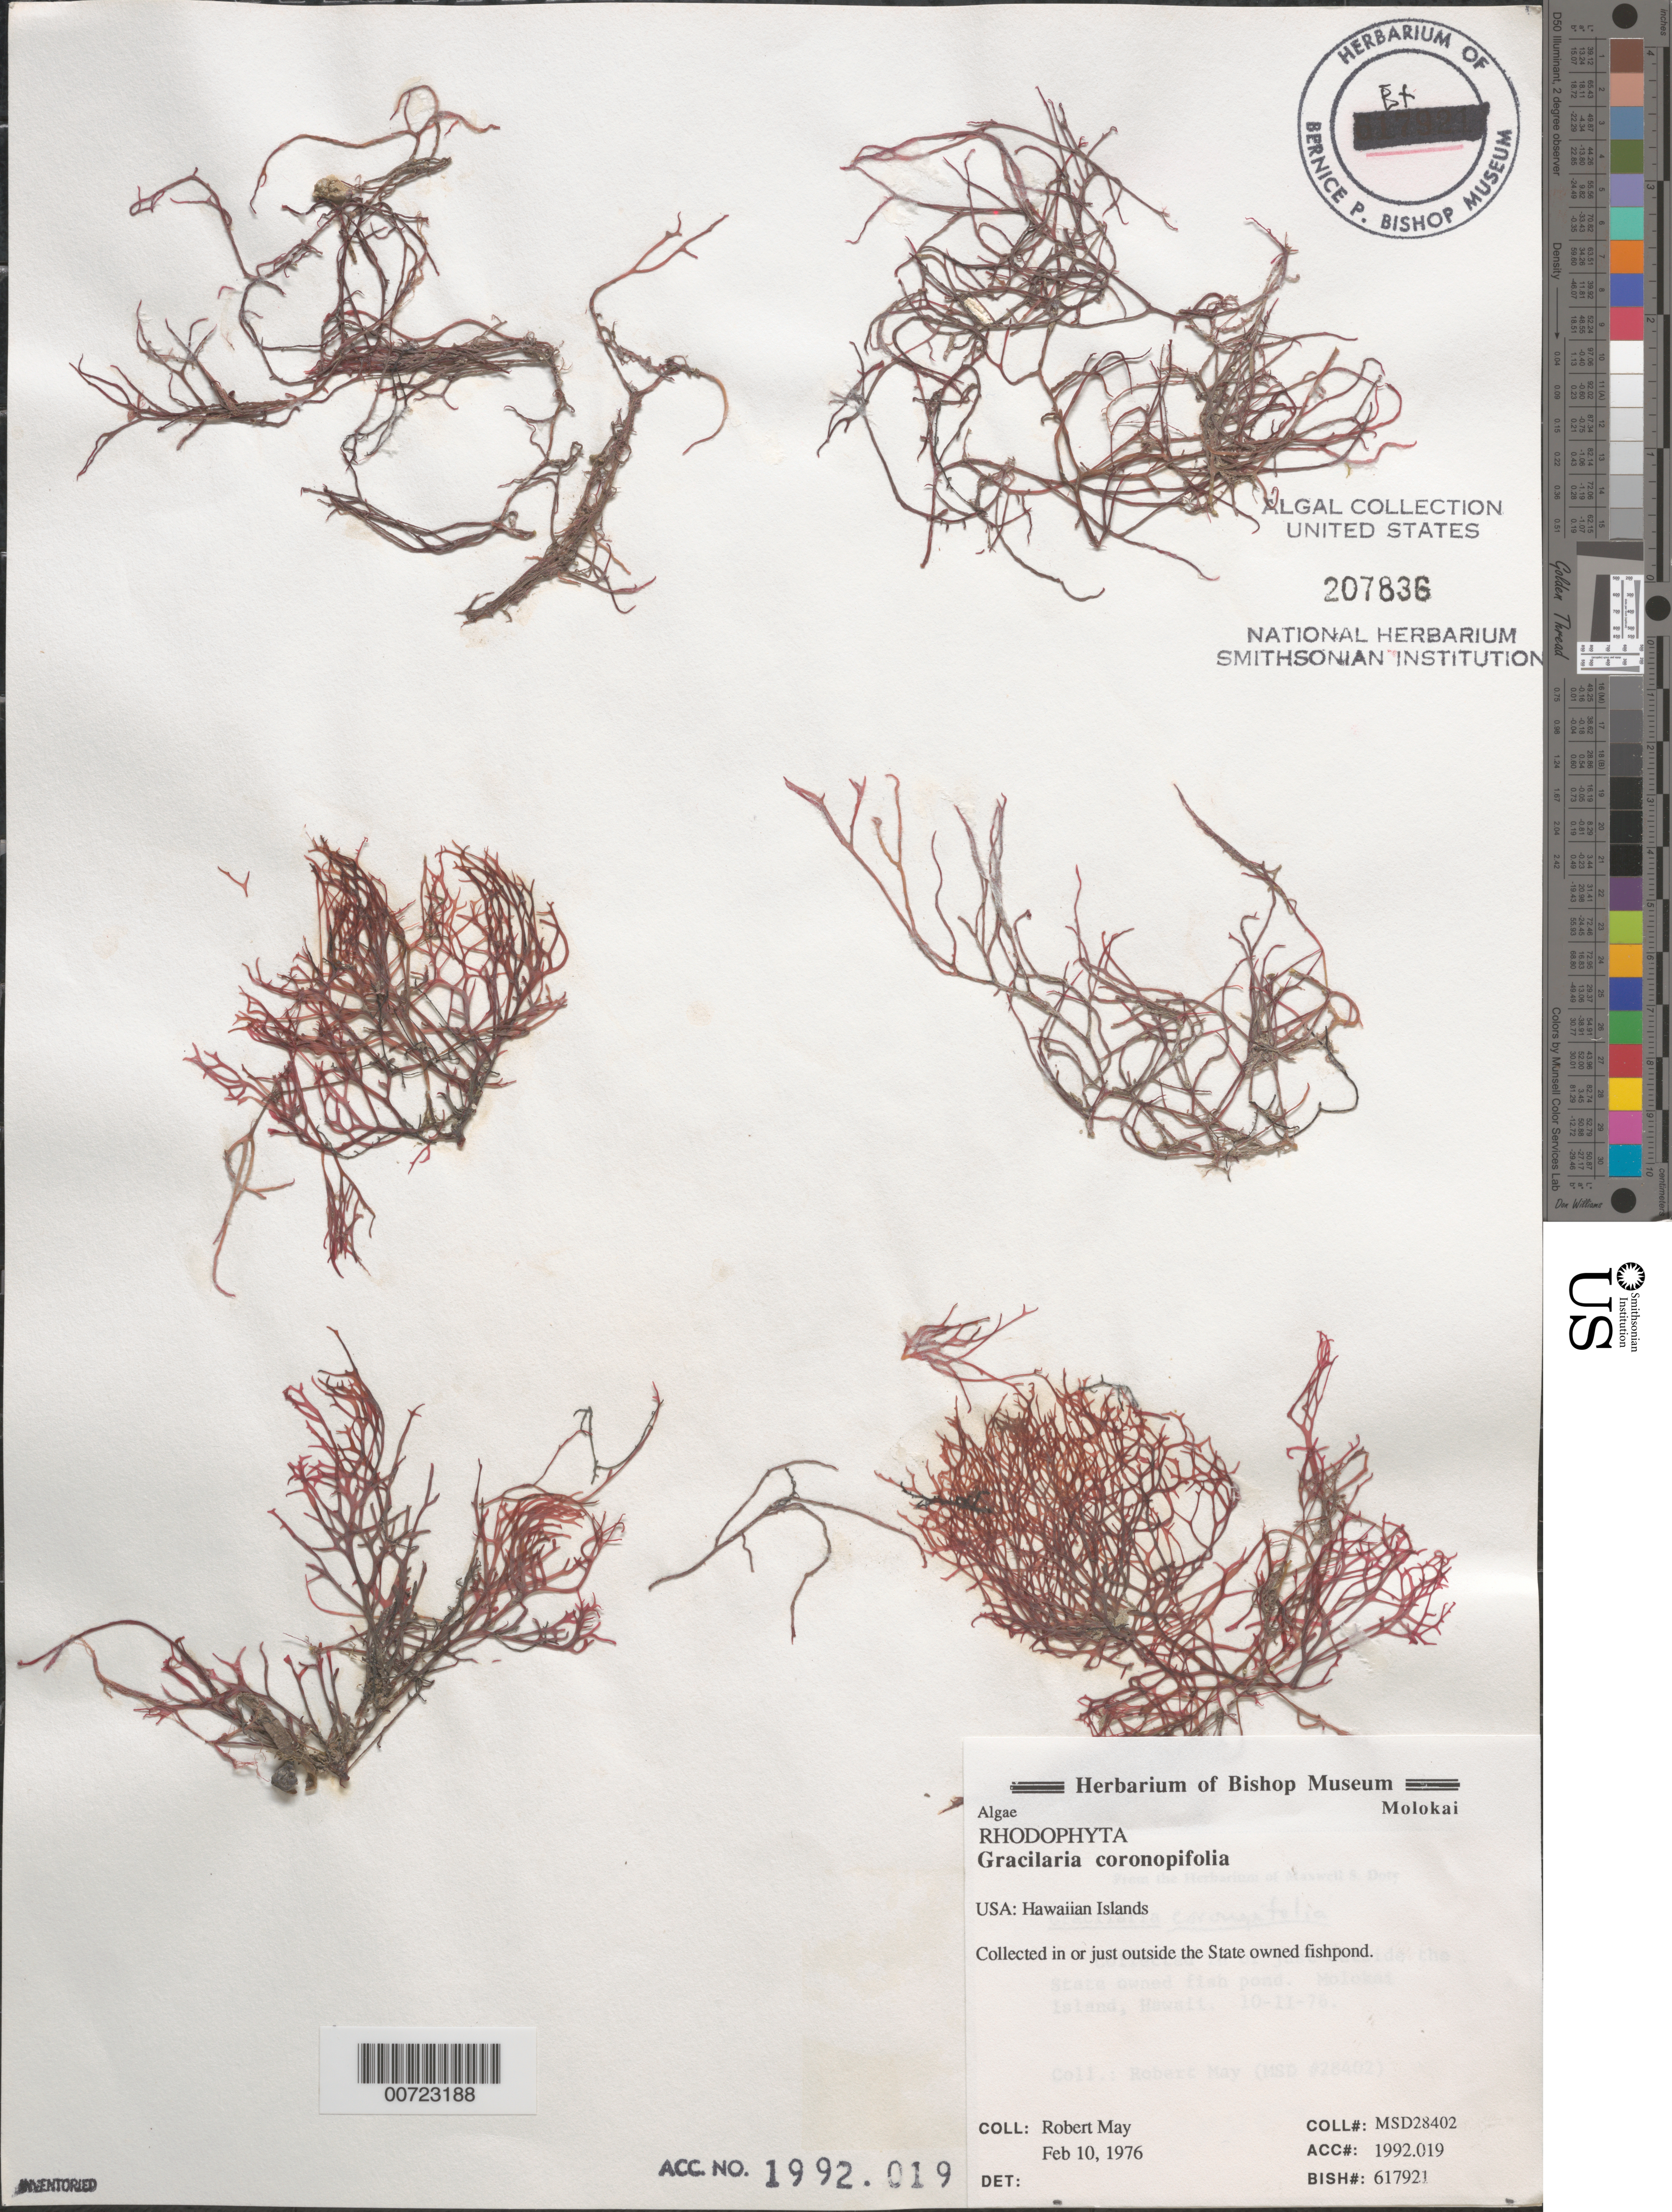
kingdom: Plantae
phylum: Rhodophyta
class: Florideophyceae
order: Gracilariales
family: Gracilariaceae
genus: Gracilaria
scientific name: Gracilaria coronopifolia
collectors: R. May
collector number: MSD 28402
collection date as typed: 10 Feb 1976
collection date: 1976-02-10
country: United States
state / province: Hawaii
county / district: Maui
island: Moloka'i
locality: State owned fish pond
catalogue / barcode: US 207836